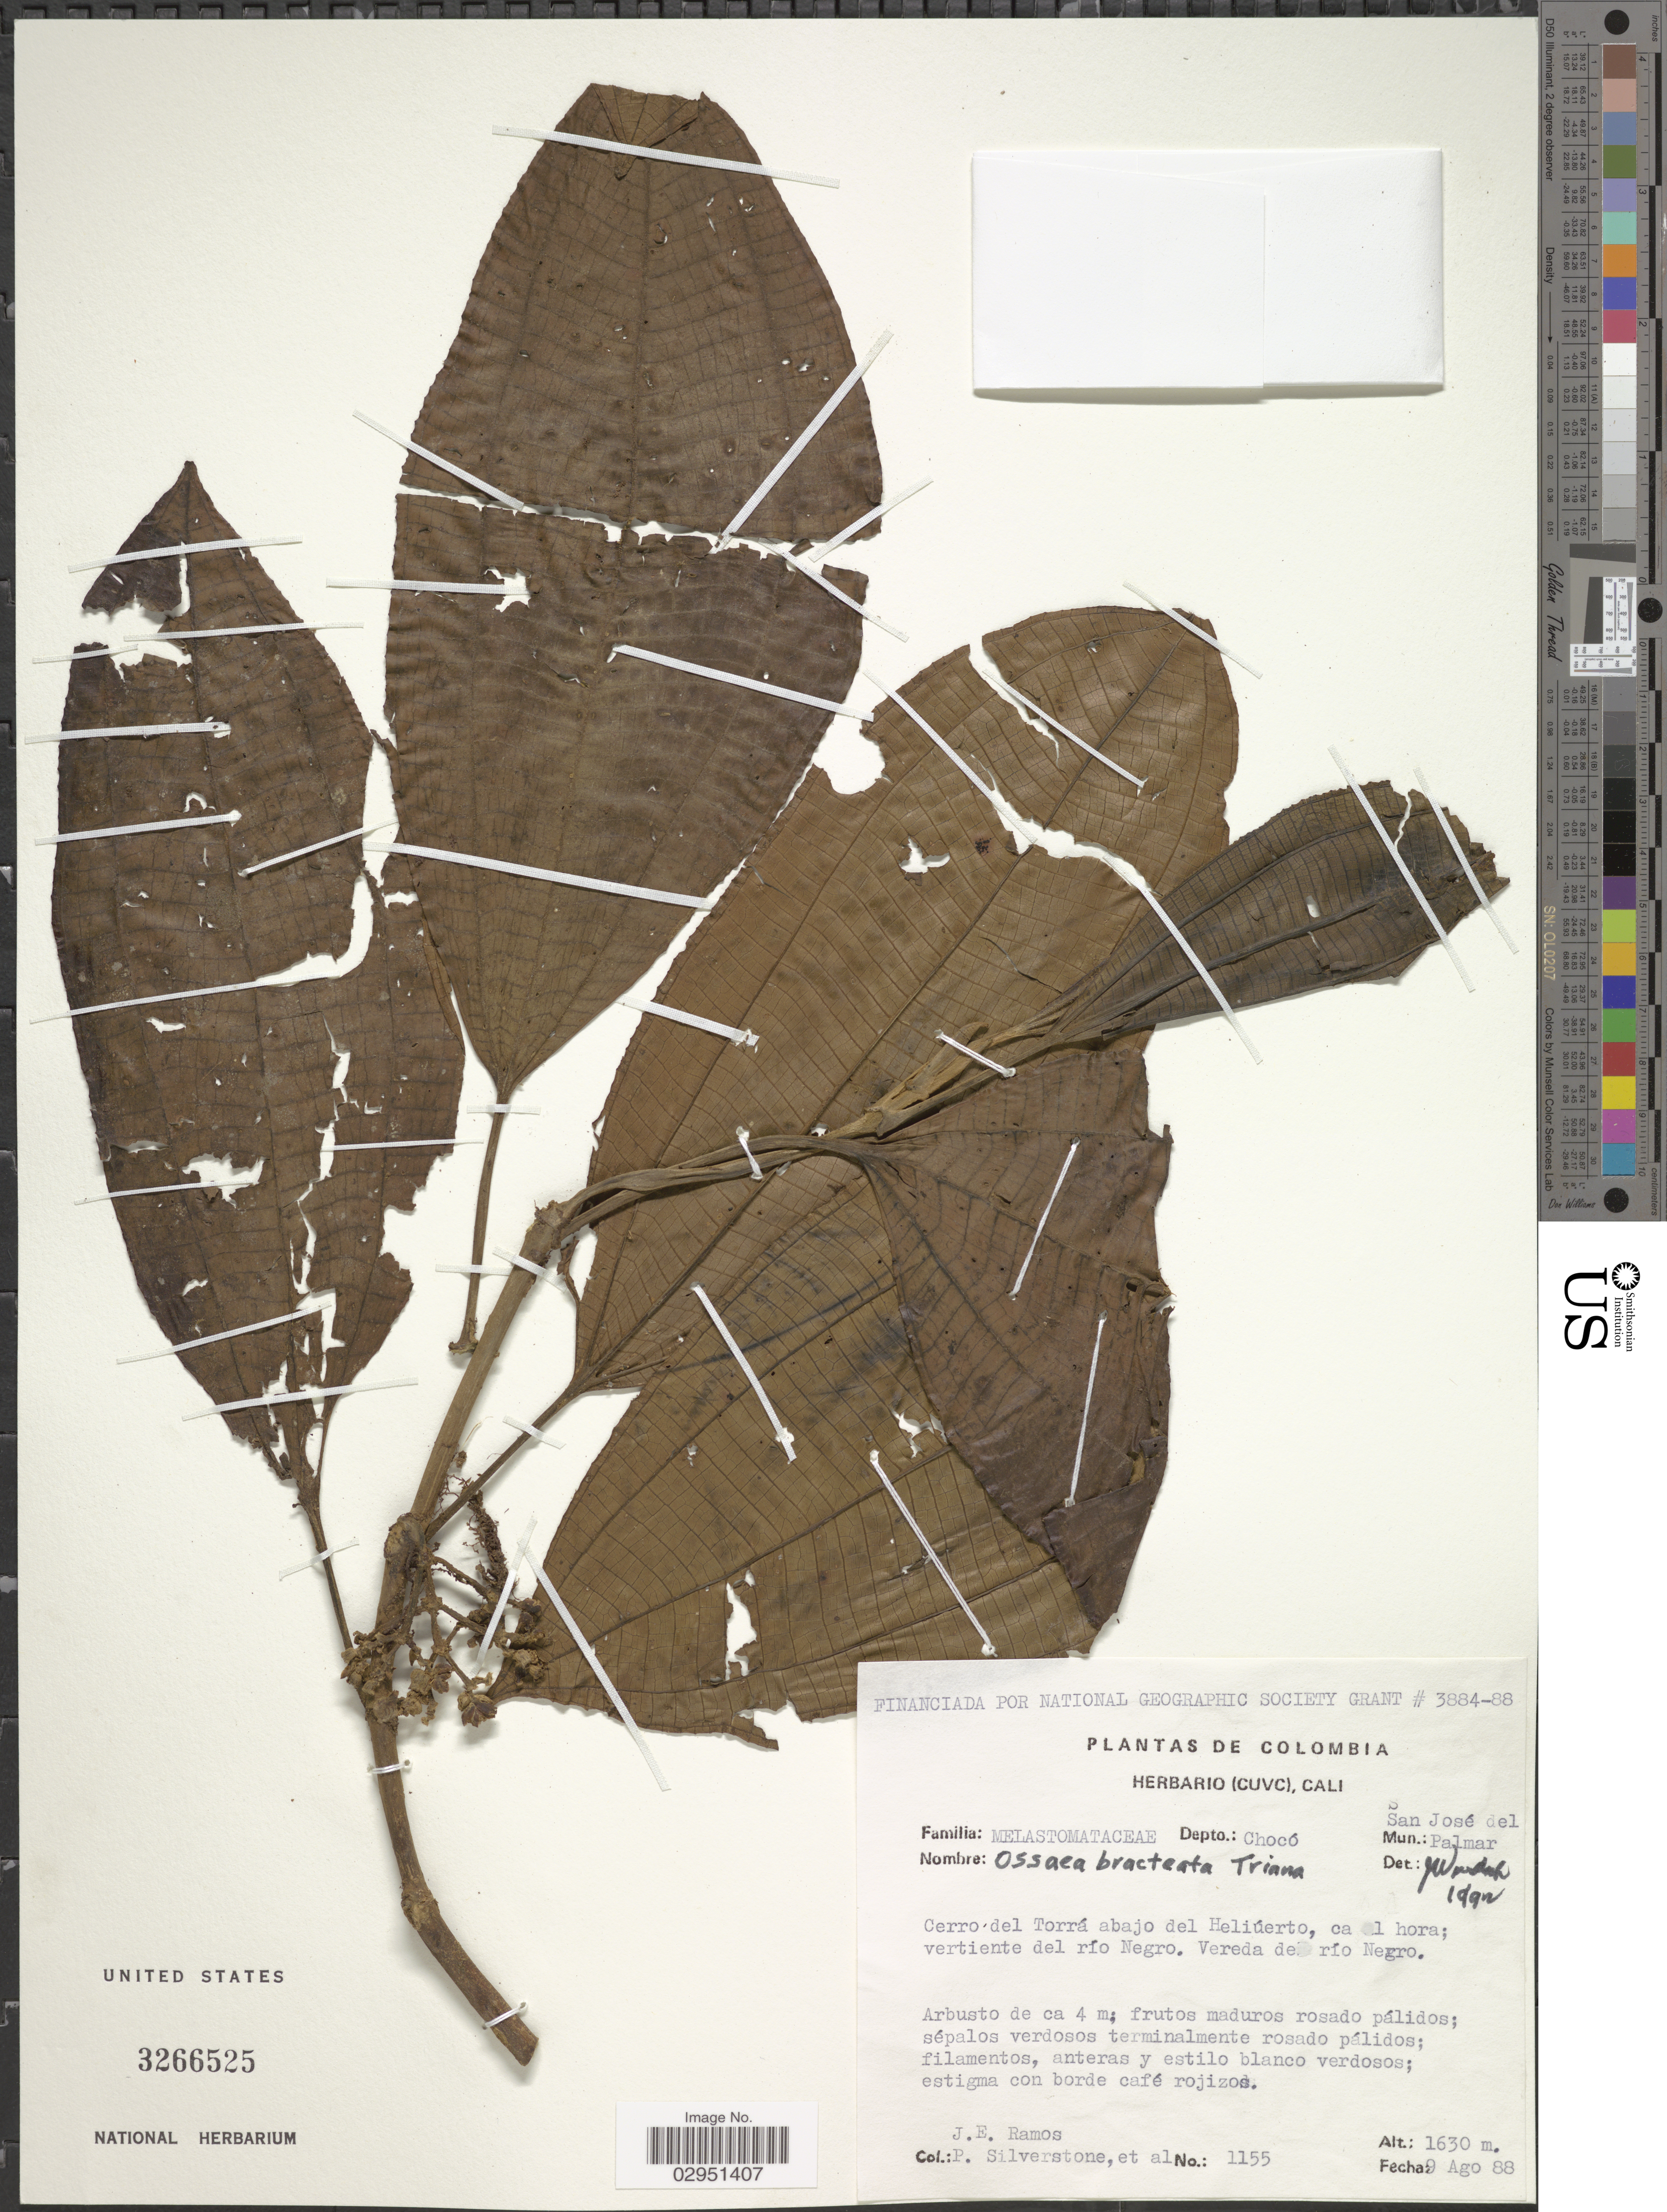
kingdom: Plantae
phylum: Tracheophyta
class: Magnoliopsida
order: Myrtales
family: Melastomataceae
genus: Ossaea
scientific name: Ossaea bracteata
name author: Triana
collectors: J. E. Ramos, P. Silverstone & et al.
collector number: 1155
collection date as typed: Transcribed d/m/y: 9/8/88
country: Colombia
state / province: Chocó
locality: Depto. Chocó, Mun. San Jose del Palmar, Cerro del Torrá abajo del Heliúerto, ca al hora vertiente del río Negro, Vereda de río Negro.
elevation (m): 1630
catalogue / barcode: US 3266525